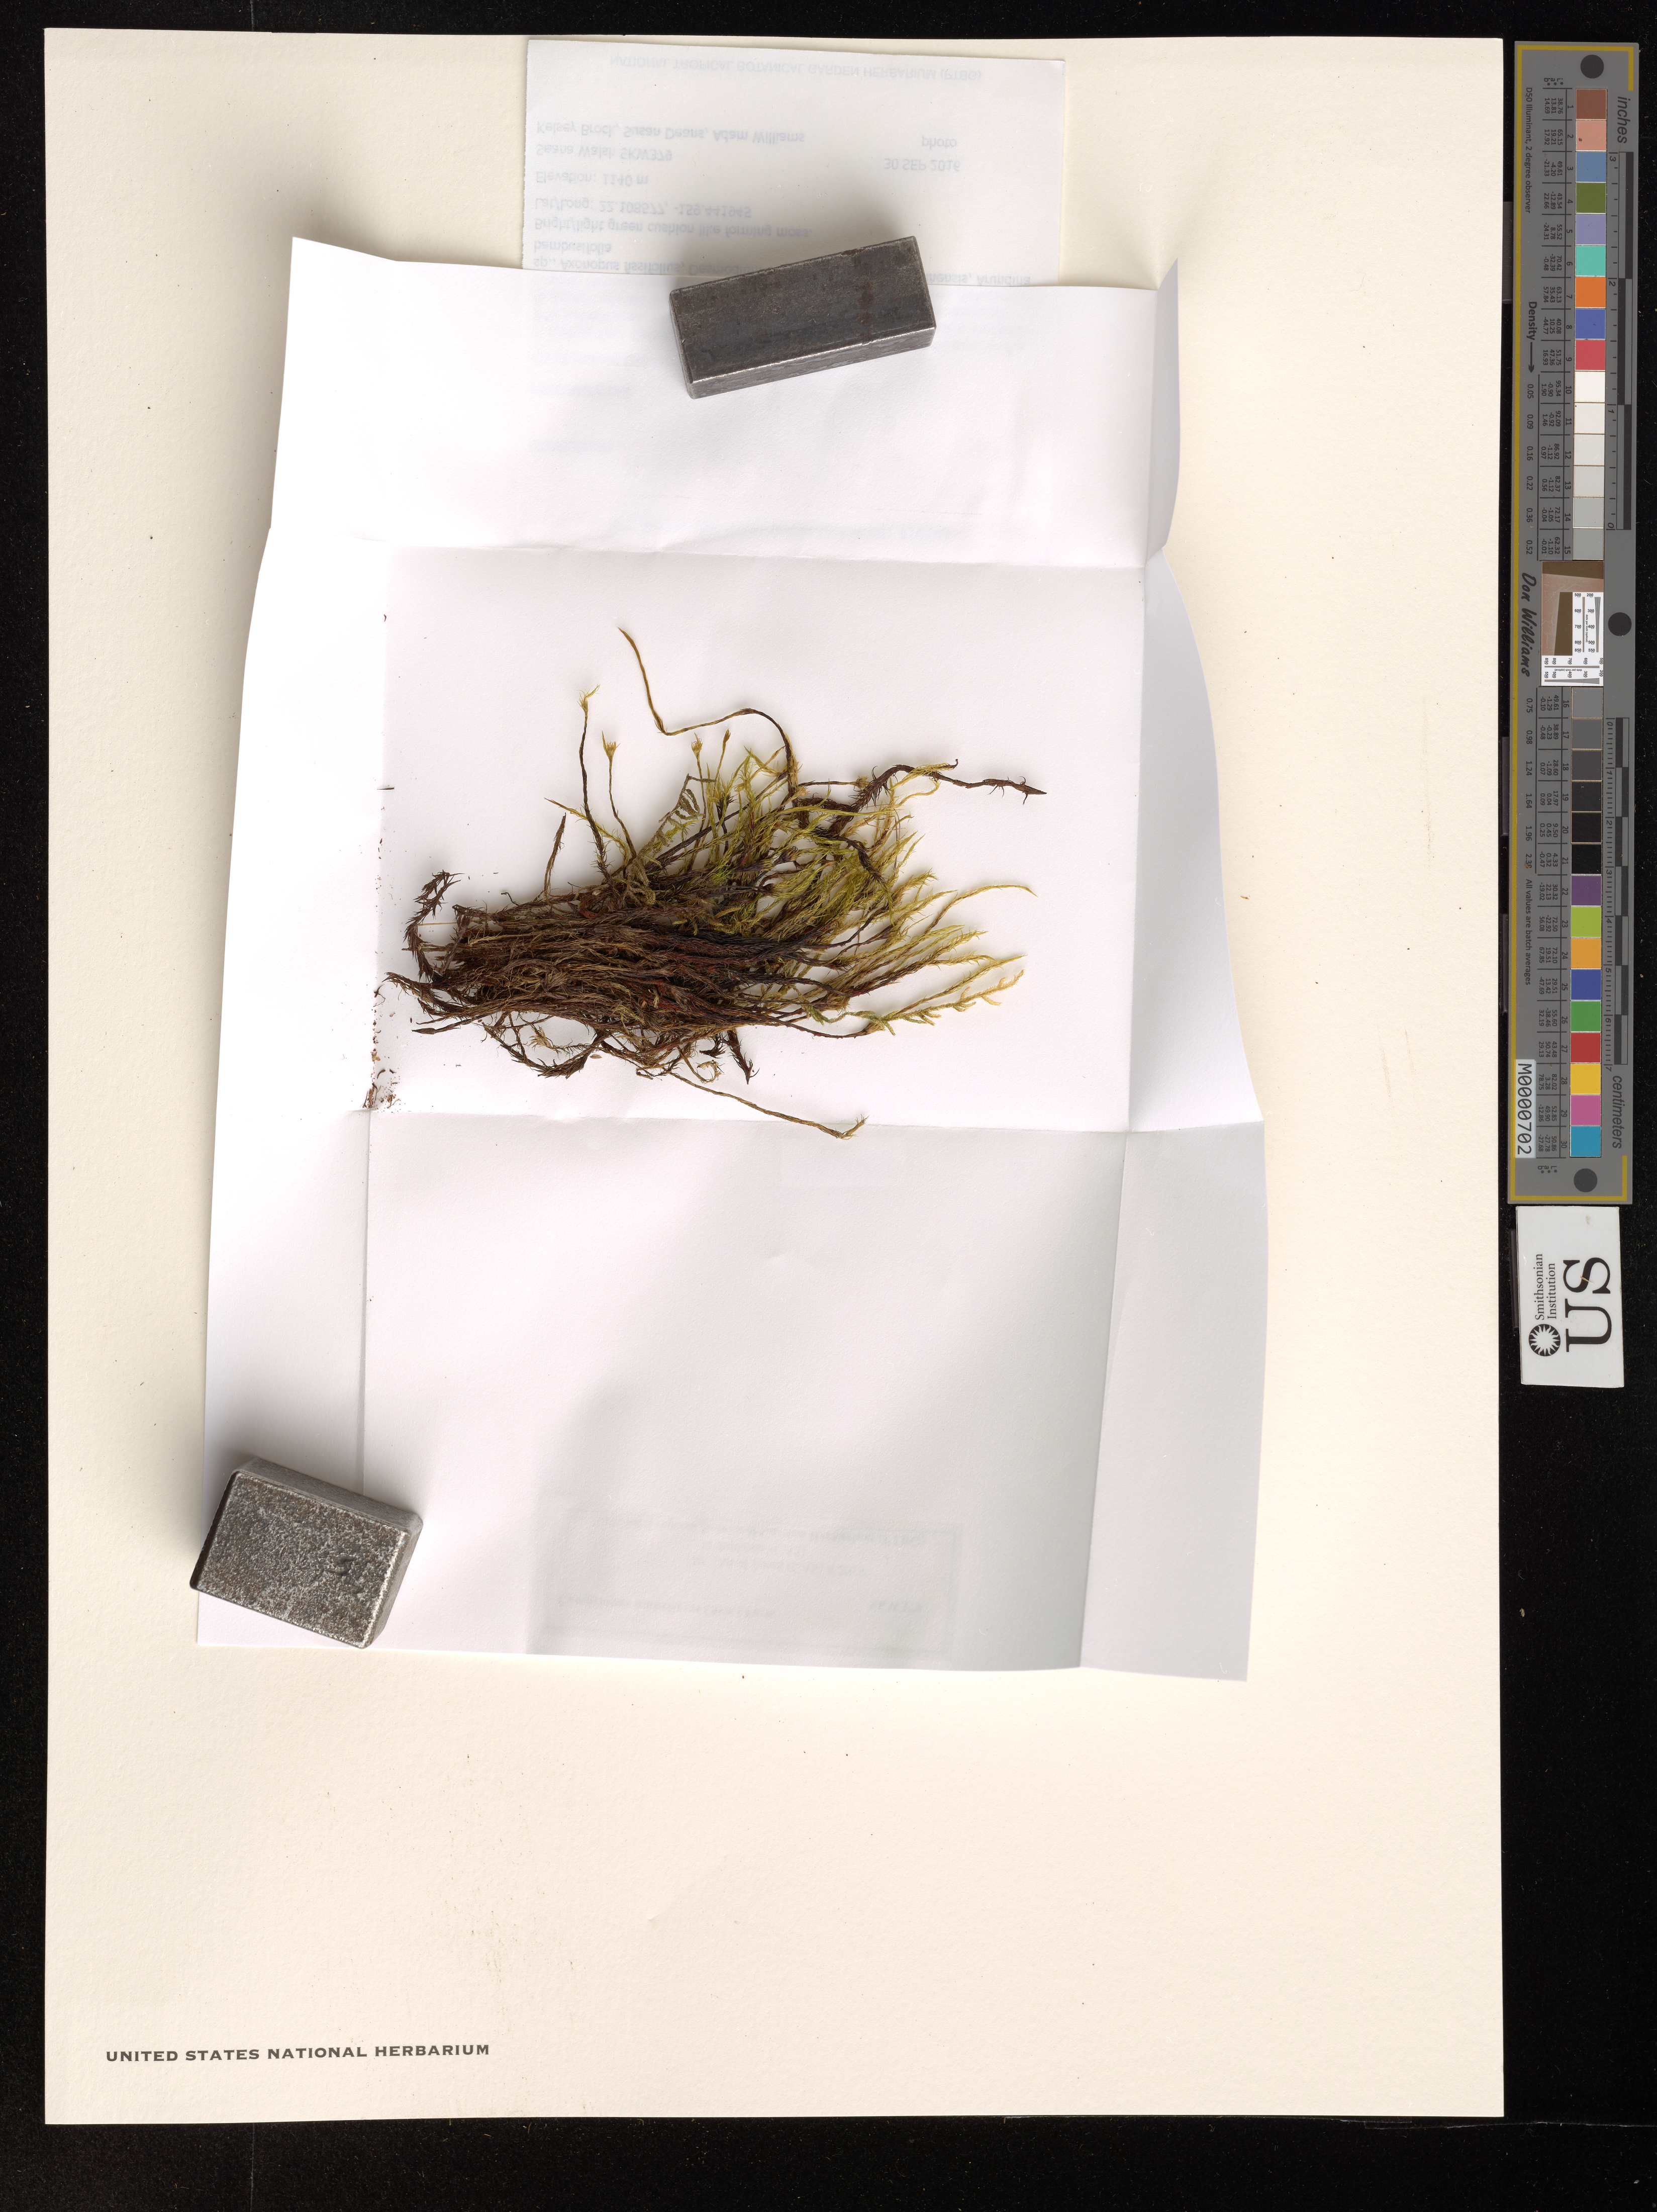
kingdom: Plantae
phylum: Bryophyta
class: Bryopsida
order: Dicranales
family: Leucobryaceae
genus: Campylopus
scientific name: Campylopus umbellatus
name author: (Schwägr. & Gaudich. ex Arn.) Paris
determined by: Toren, David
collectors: S. Walsh, K. Brock, S. Deans & A. Williams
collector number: SKW379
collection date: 2016-09-30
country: United States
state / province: Hawaii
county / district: Kauai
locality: The Hawaiian Islands. Kauai Hanalei District. Powerline Trail. Left side of trail as youre starting to head down towards Wailua from summit area.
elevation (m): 1140